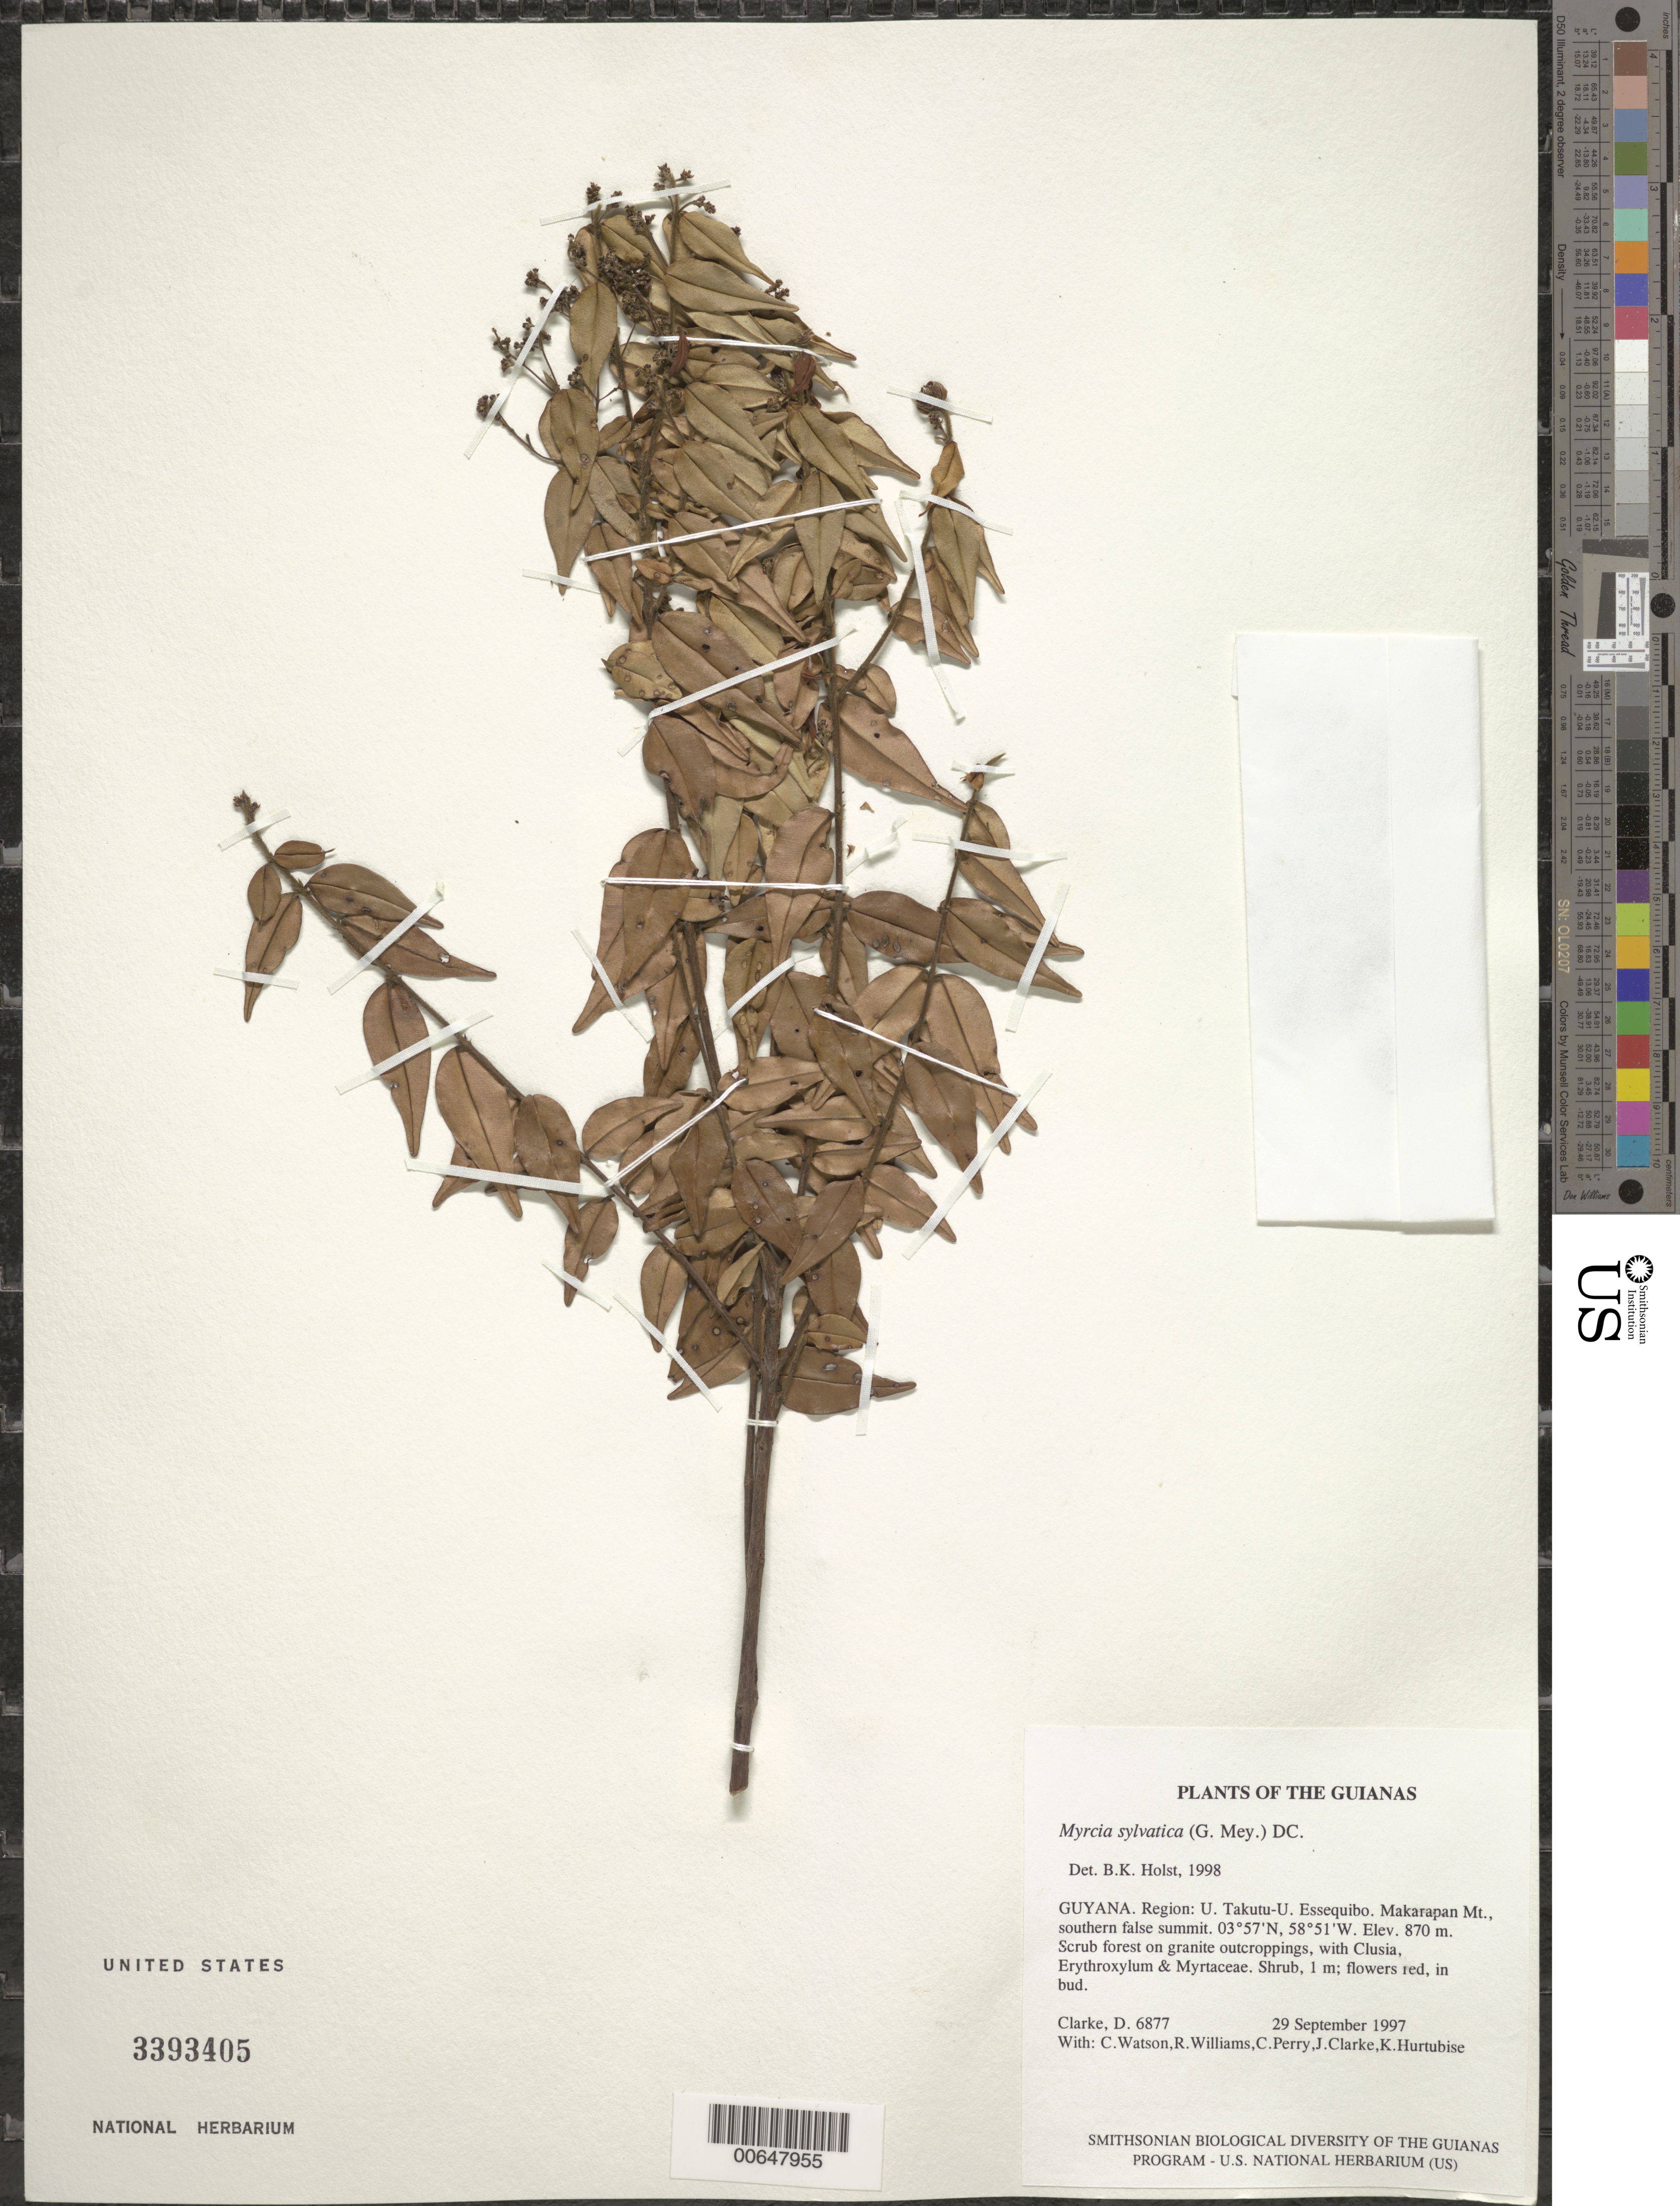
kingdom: Plantae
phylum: Tracheophyta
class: Magnoliopsida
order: Myrtales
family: Myrtaceae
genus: Myrcia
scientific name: Myrcia sylvatica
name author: (G. Mey.) DC.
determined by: Holst, Bruce K.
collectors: H. D. Clarke, C. Watson, R. Williams, C. Perry, J. Clarke & K. Hurtubise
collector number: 6877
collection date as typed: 29 September 1997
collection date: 1997-09-29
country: Guyana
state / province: U. Takutu-U. Essequibo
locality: Makarapan Mt., southern false summit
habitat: Scrub forest on granite outcroppings, with Clusia, Erythroxylum & Myrtaceae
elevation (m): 870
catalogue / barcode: US 3393405